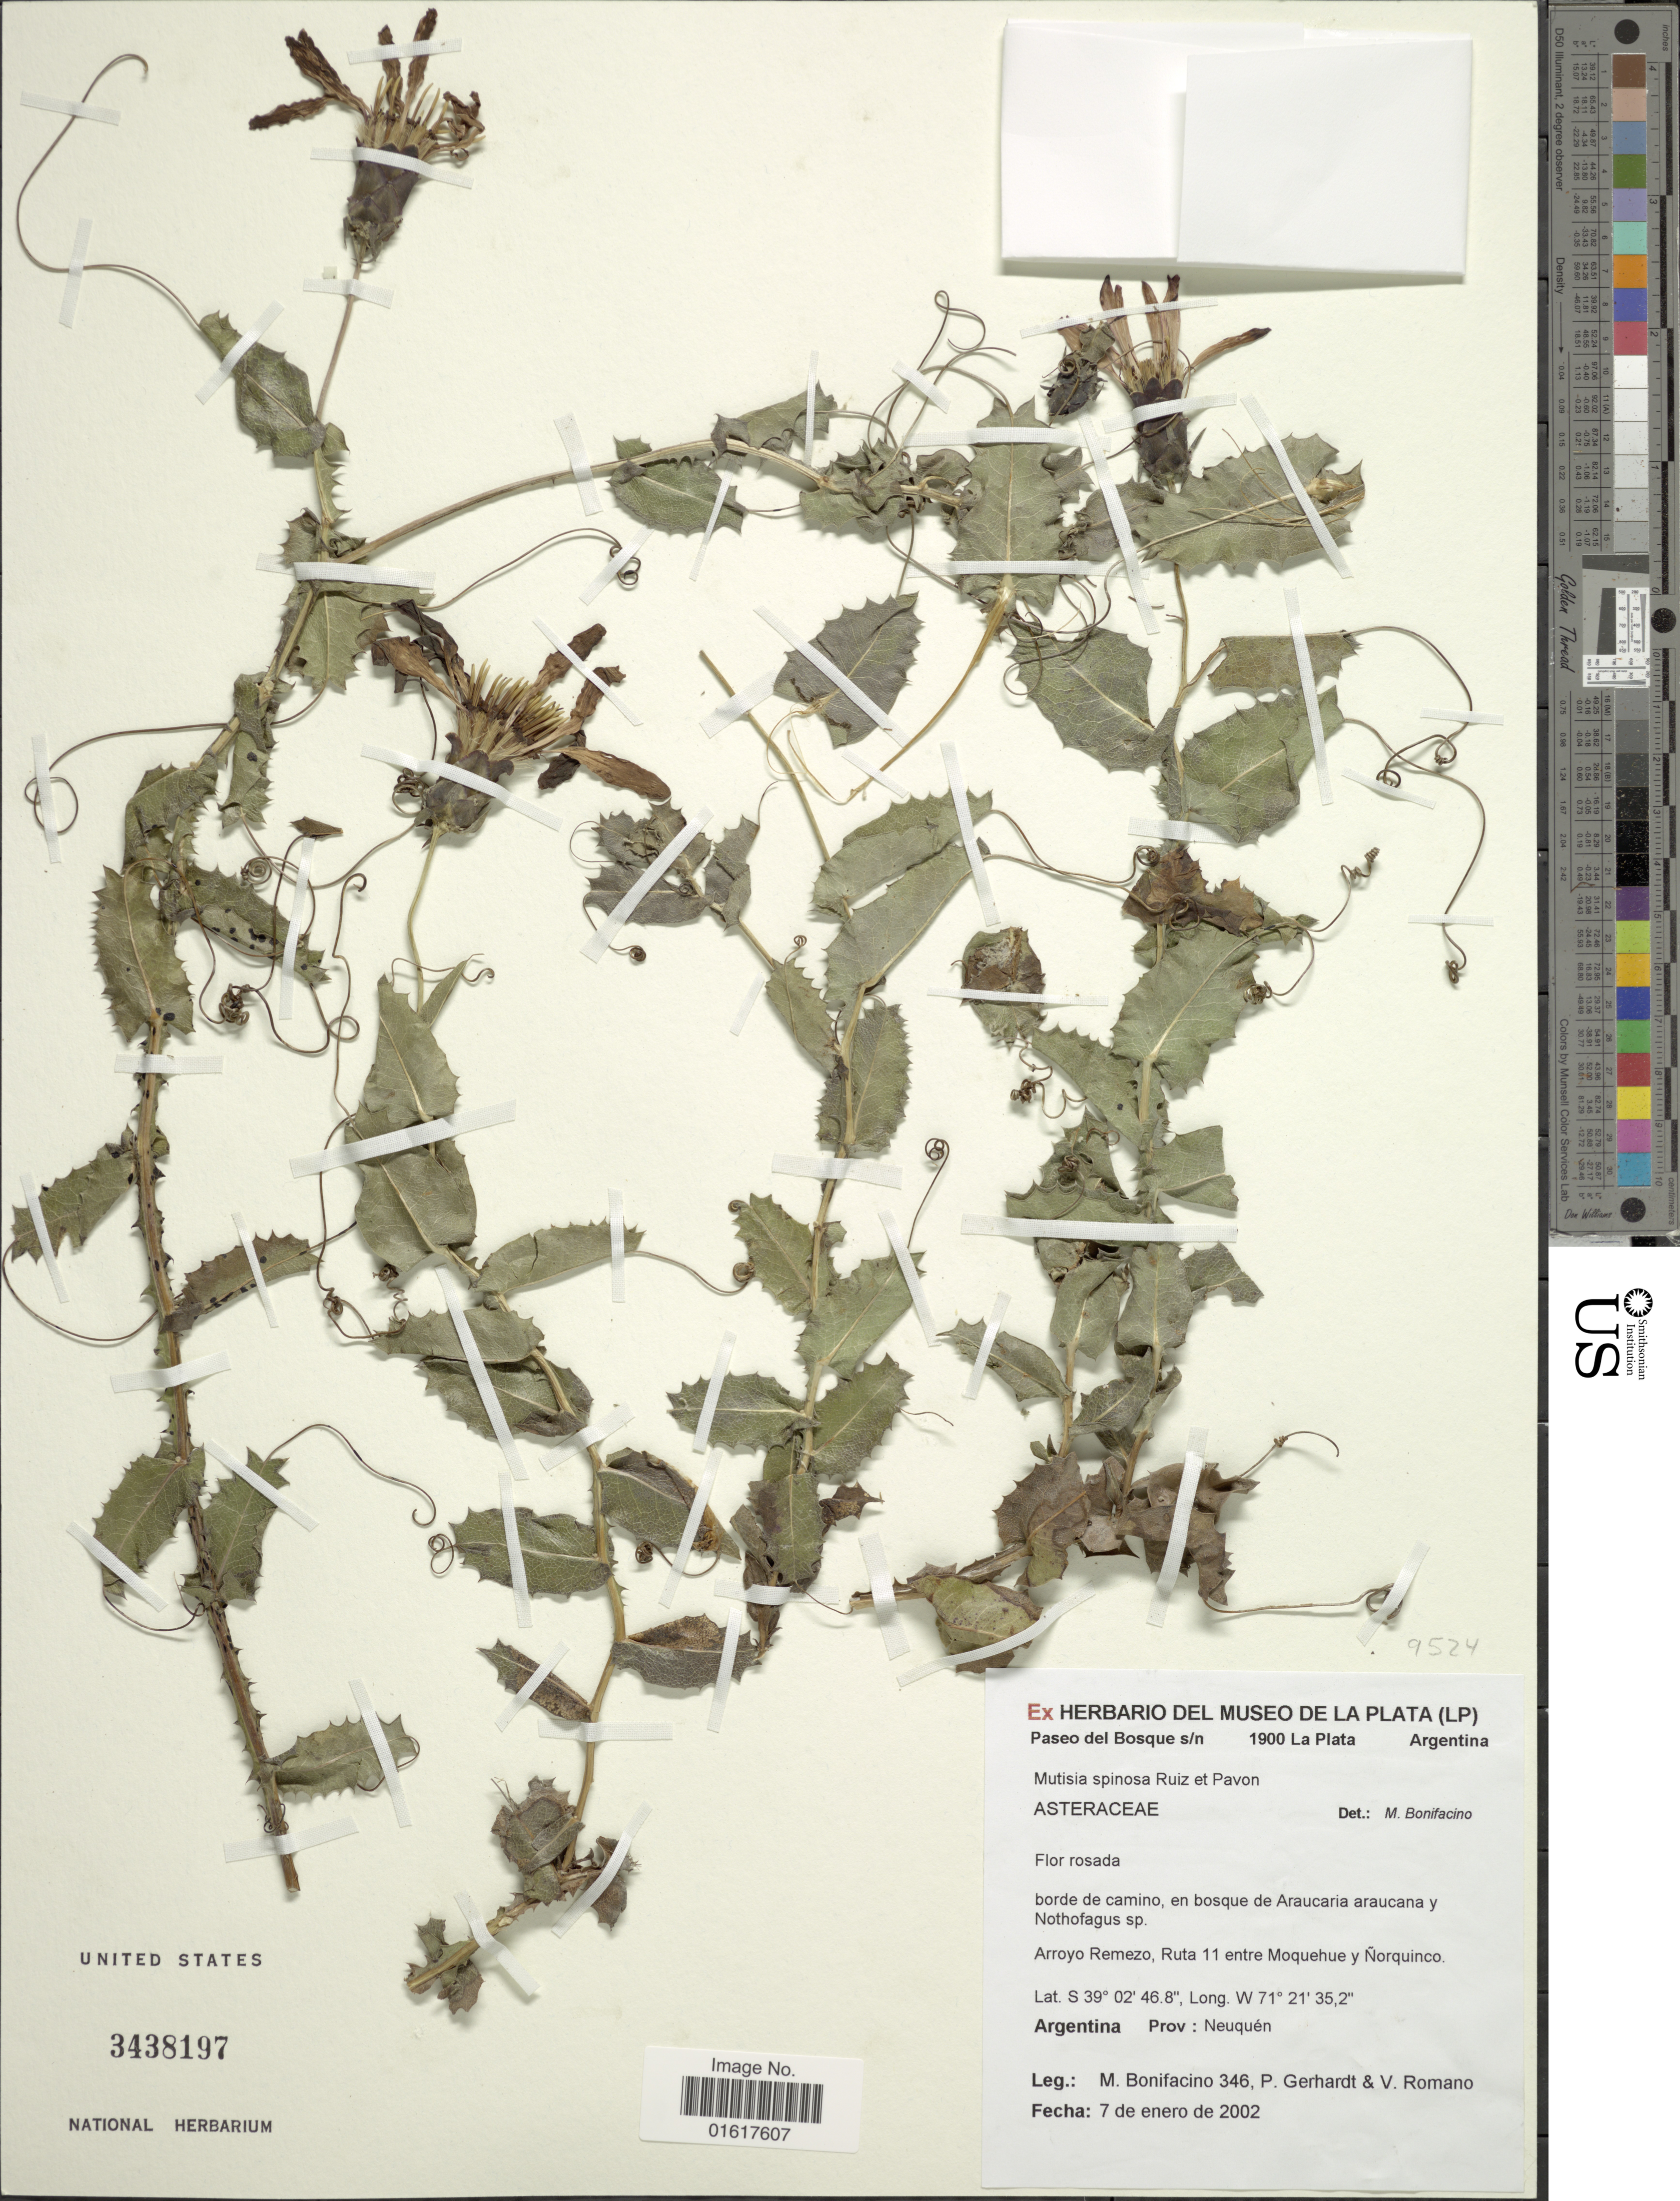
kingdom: Plantae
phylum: Tracheophyta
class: Magnoliopsida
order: Asterales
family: Asteraceae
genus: Mutisia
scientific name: Mutisia spinosa var. spinosa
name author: Ruiz & Pav.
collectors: M. Bonifacino, P. Gerhardt & V. Romano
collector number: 0346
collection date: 2002-01-07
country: Argentina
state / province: Neuquen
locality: Arroyo Remezo, Ruta 11 entre Moquehue y Ñorquinco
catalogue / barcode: US 3438197